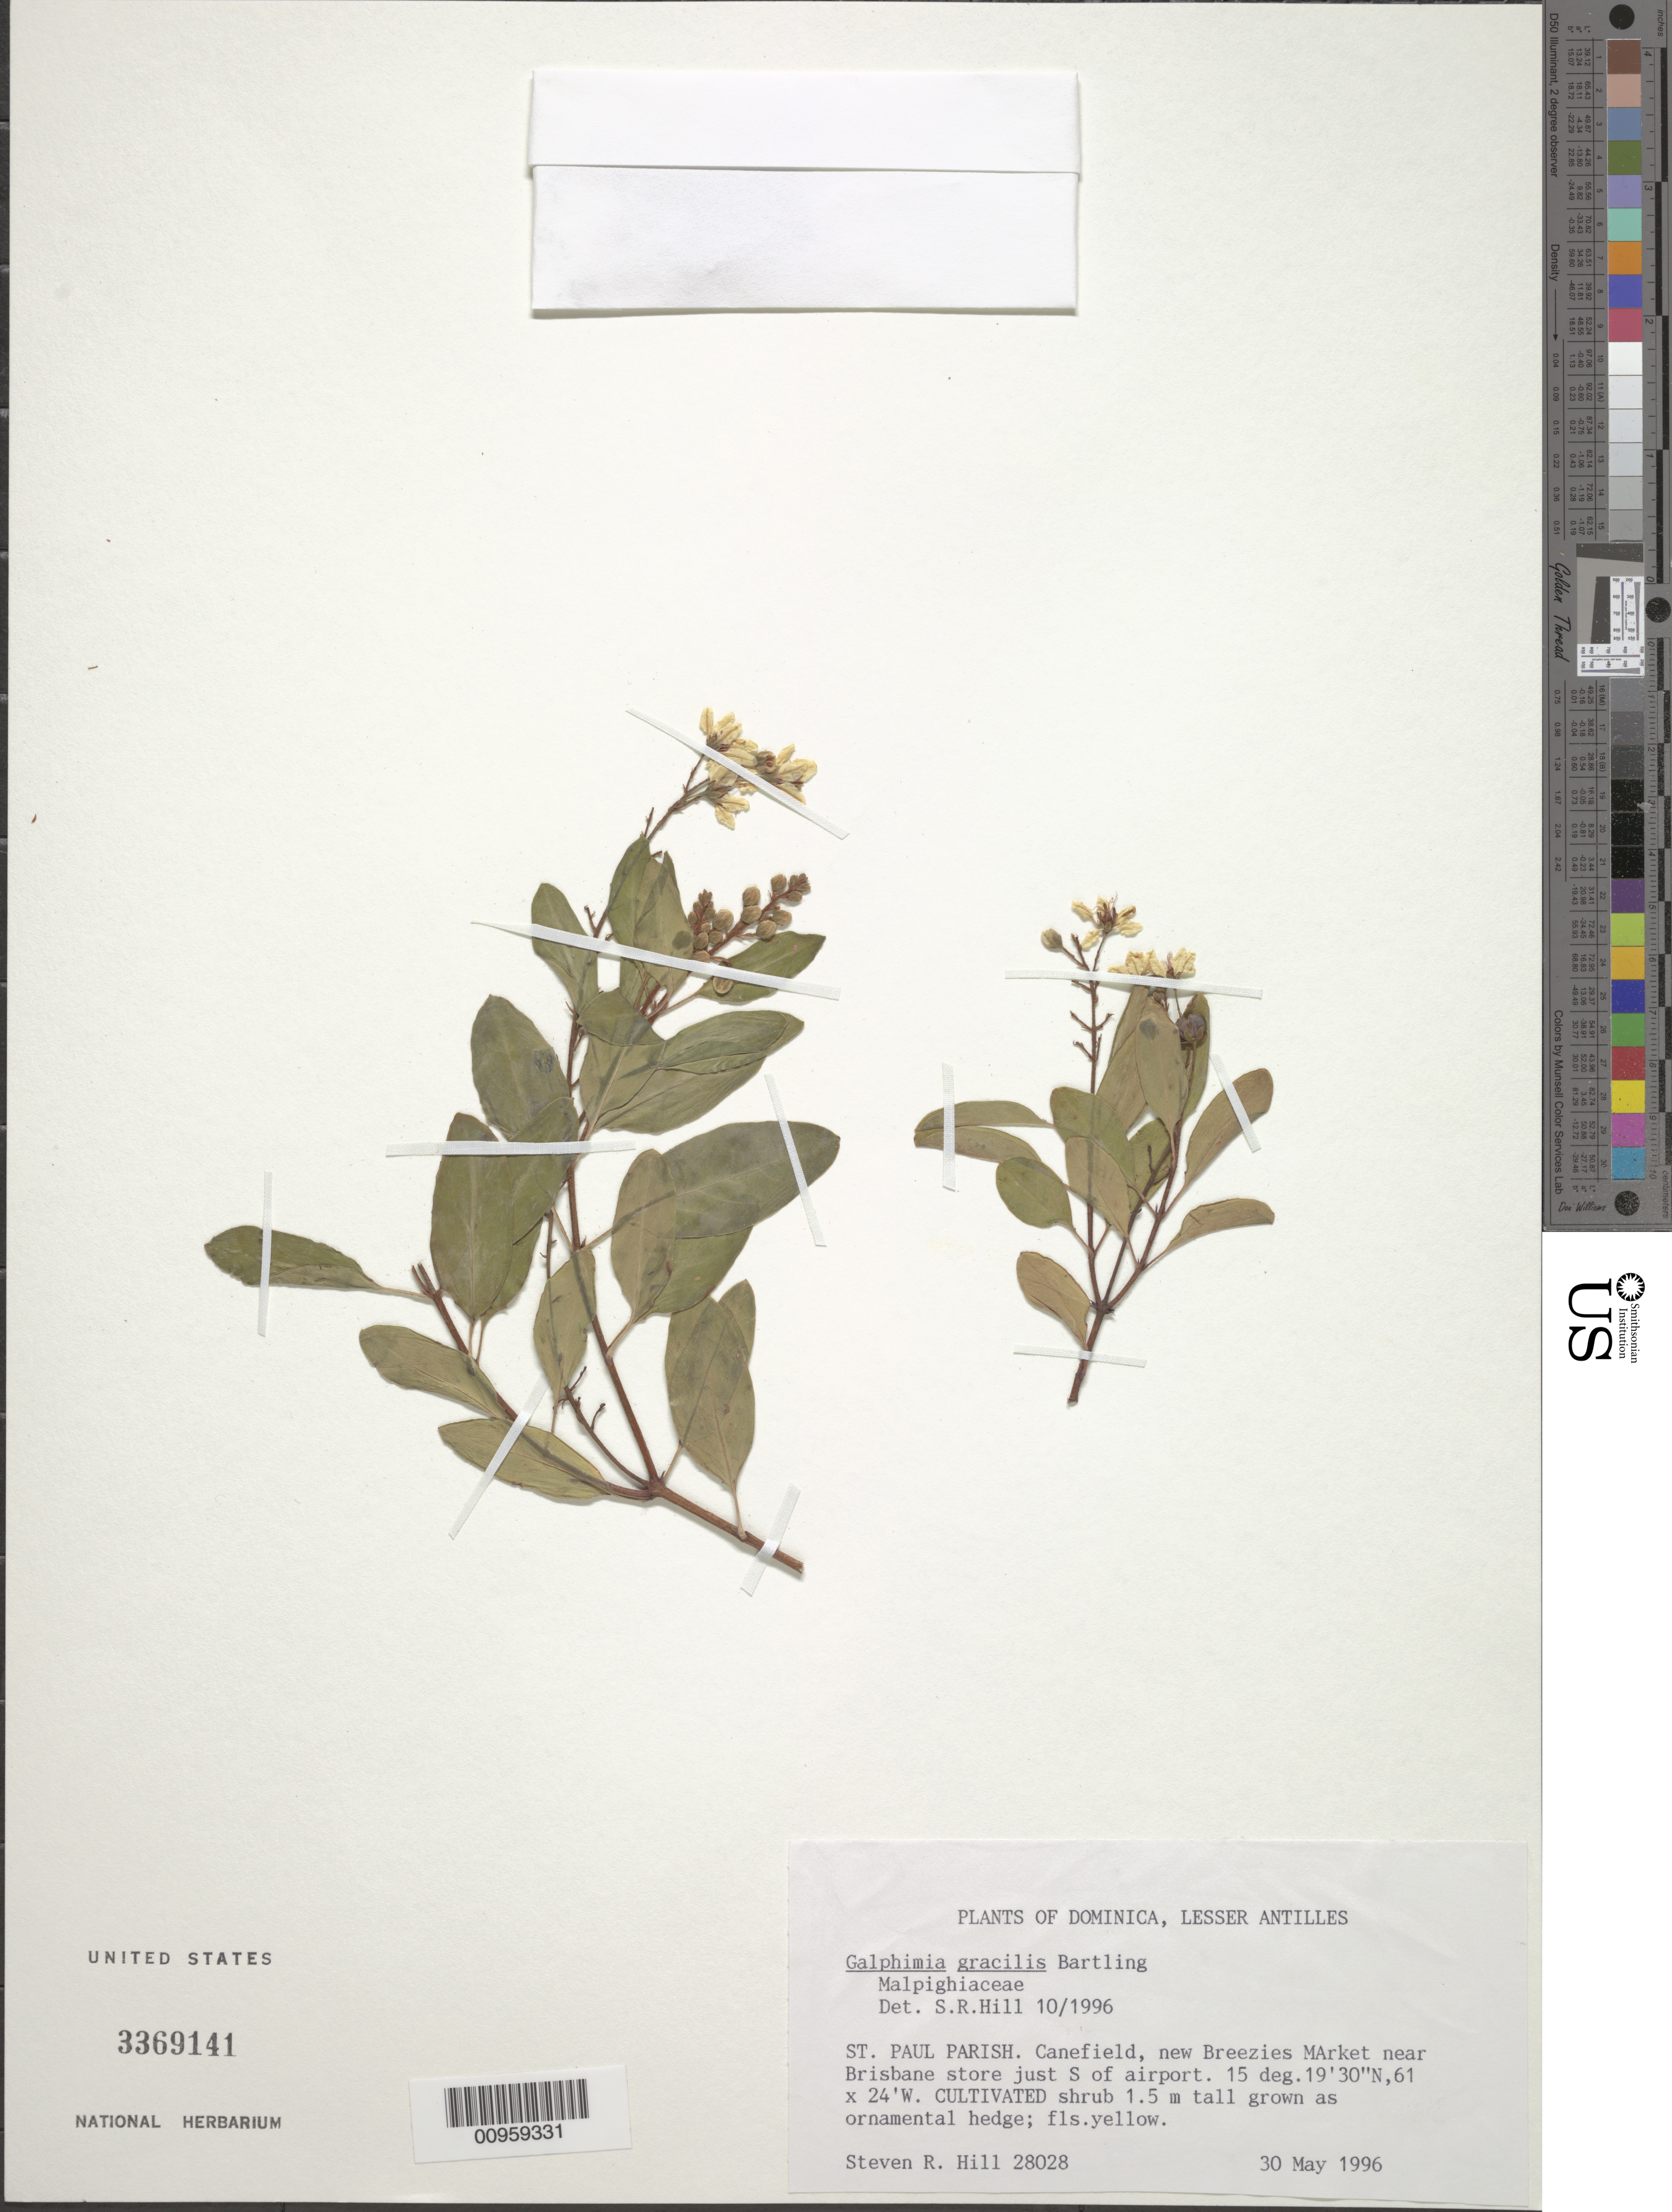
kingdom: Plantae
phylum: Tracheophyta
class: Magnoliopsida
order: Malpighiales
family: Malpighiaceae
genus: Galphimia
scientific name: Galphimia gracilis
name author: Bartl.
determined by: Hill, Steven R.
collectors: S. R. Hill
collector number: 28028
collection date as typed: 30 May 1996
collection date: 1996-05-30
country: Dominica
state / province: St. Paul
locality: Canefield, new Breezies Market near Brisbane store just S of airport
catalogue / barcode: US 3369141